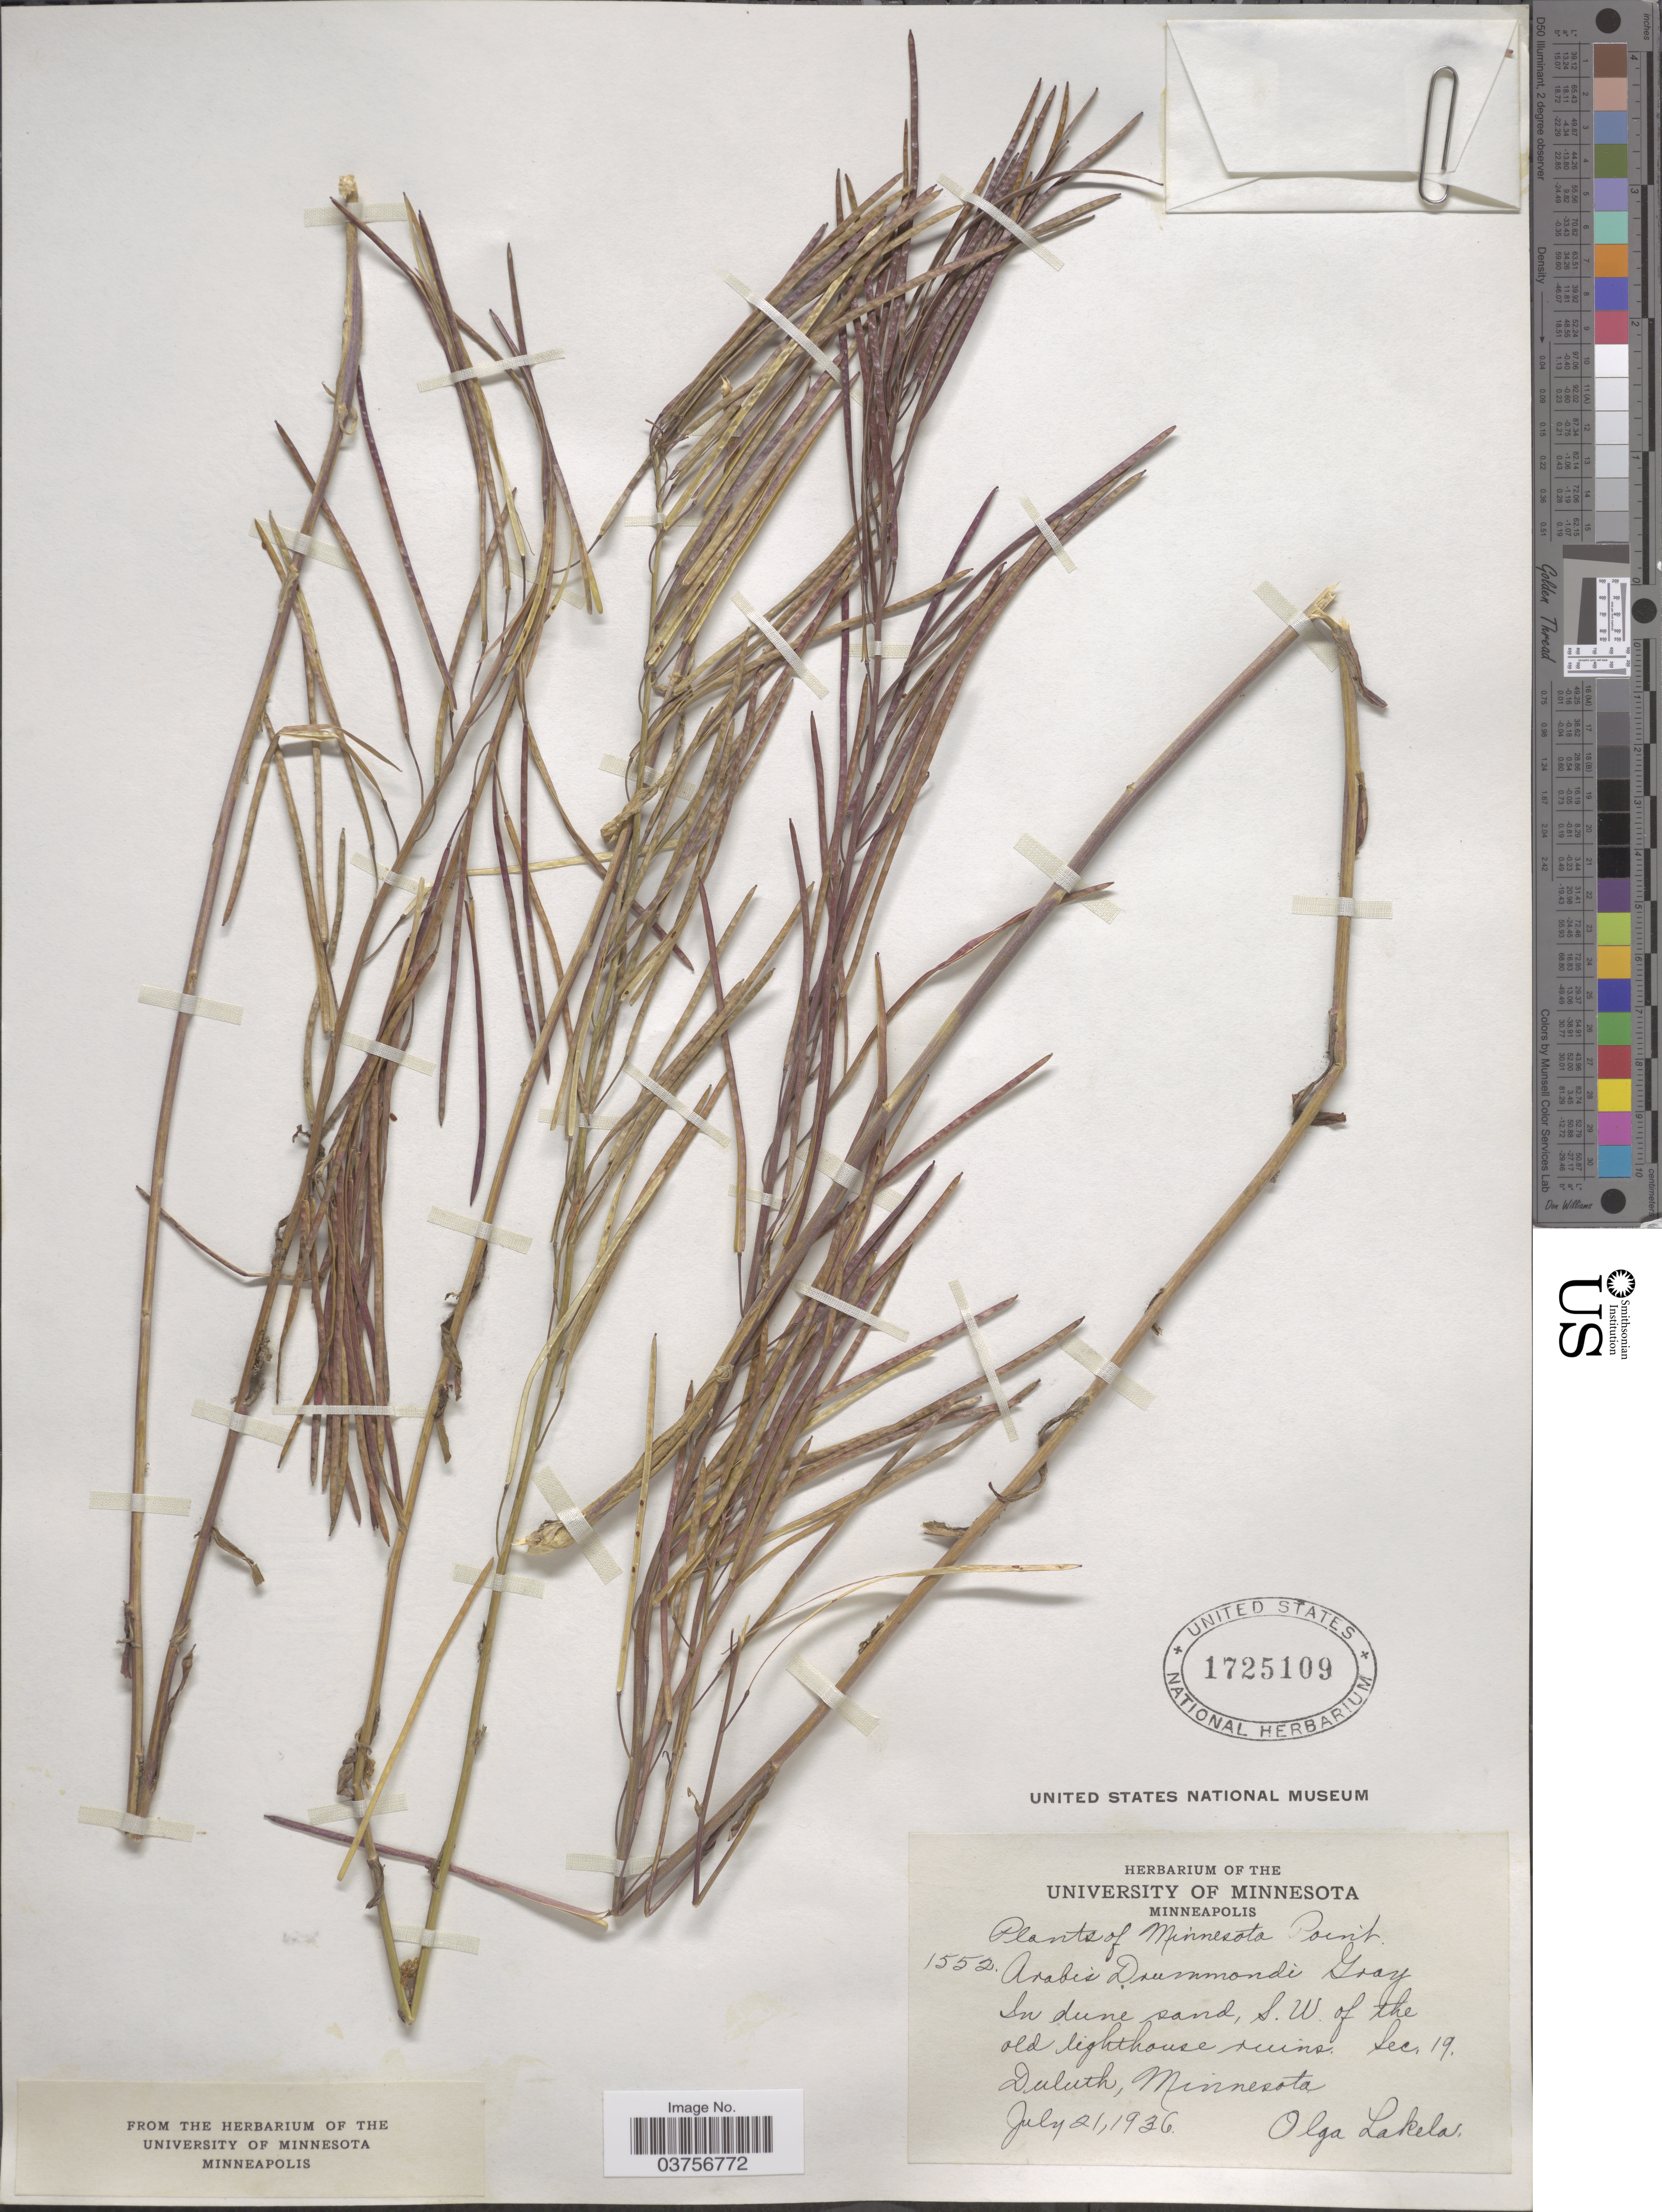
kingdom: Plantae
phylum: Tracheophyta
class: Magnoliopsida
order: Brassicales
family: Brassicaceae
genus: Arabis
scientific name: Arabis drummondii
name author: A. Gray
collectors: O. K. Lakela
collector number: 1552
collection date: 1936-07-21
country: United States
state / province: Minnesota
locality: S.W. of the old lighthouse ruins. Sec. 19. Duluth.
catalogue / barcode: US 1725109